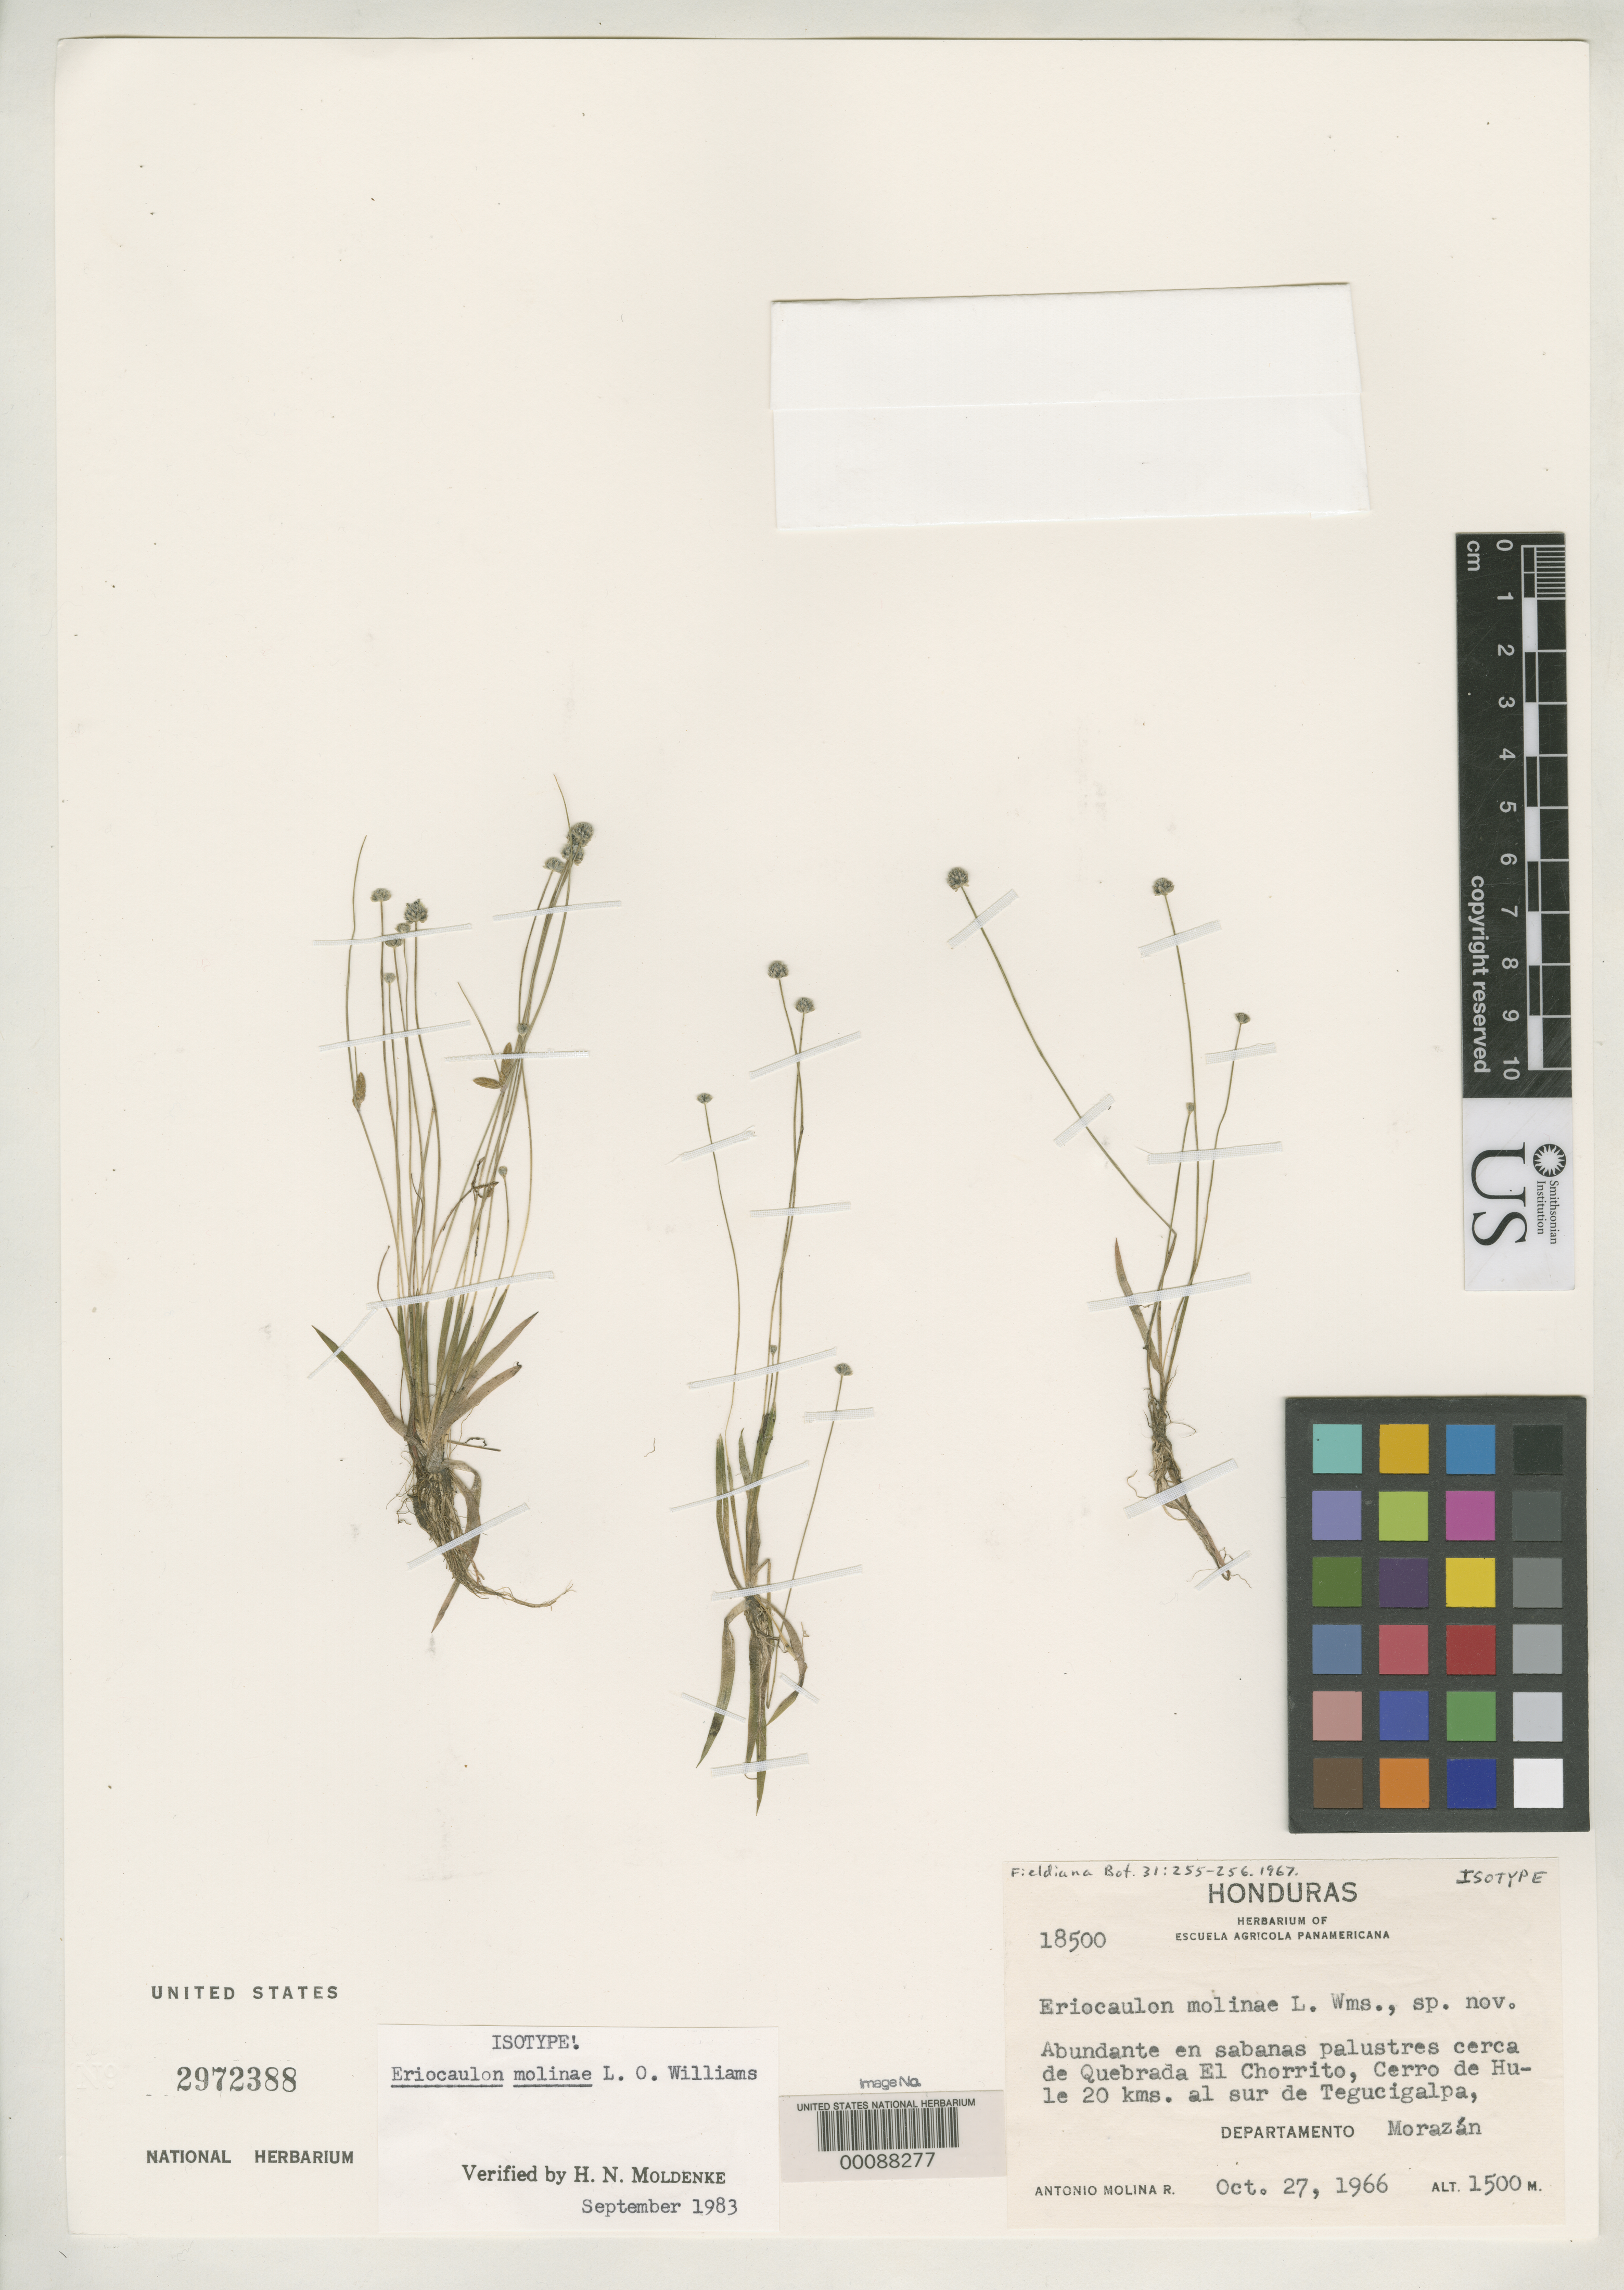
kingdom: Plantae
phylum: Tracheophyta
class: Liliopsida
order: Poales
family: Eriocaulaceae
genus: Eriocaulon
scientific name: Eriocaulon molinae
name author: L.O. Williams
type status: Isotype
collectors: A. Molina R.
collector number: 18500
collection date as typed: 27 Oct 1966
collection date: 1966-10-27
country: Honduras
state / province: Fco. Morazán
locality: Cerca de Quebrada El Chorrito, Cerro de Hule.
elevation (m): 1500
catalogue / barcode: US 2972388